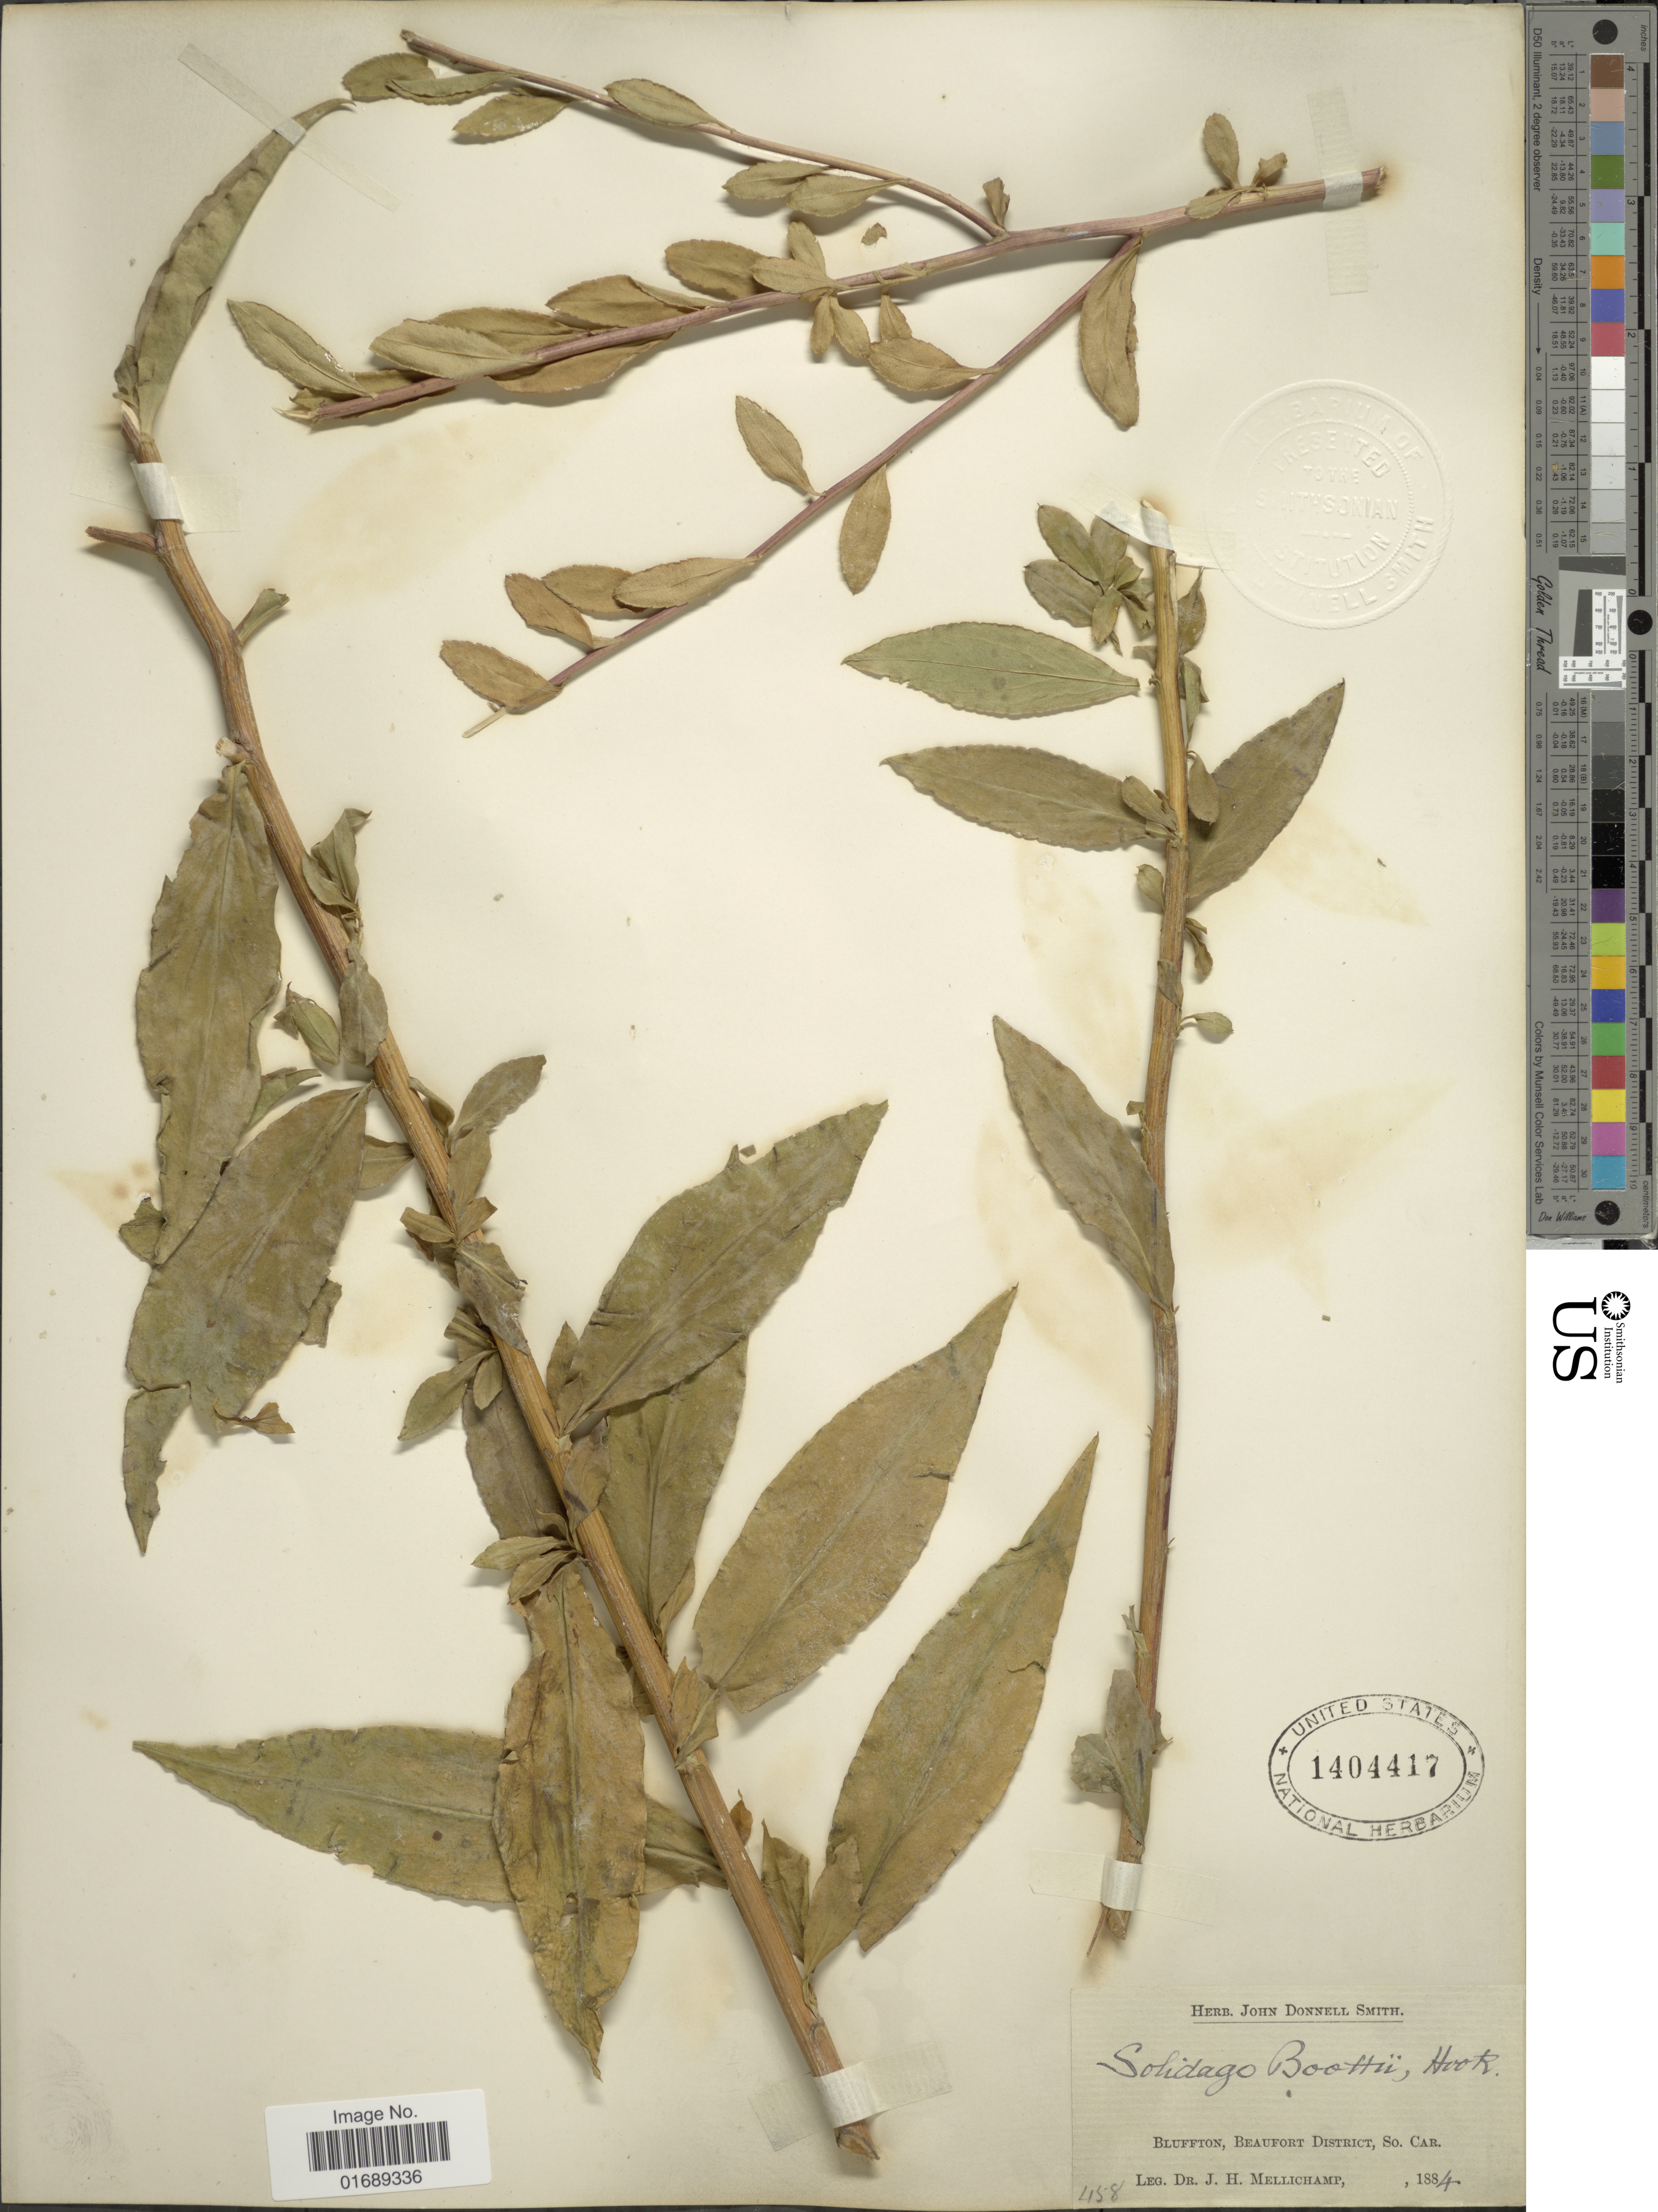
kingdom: Plantae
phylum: Tracheophyta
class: Magnoliopsida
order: Asterales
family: Asteraceae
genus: Solidago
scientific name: Solidago patula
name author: Muhl. ex Willd.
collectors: J. H. Mellichamp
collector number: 458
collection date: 1884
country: United States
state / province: South Carolina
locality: Bluffton, Beaufort District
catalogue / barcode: US 1404417